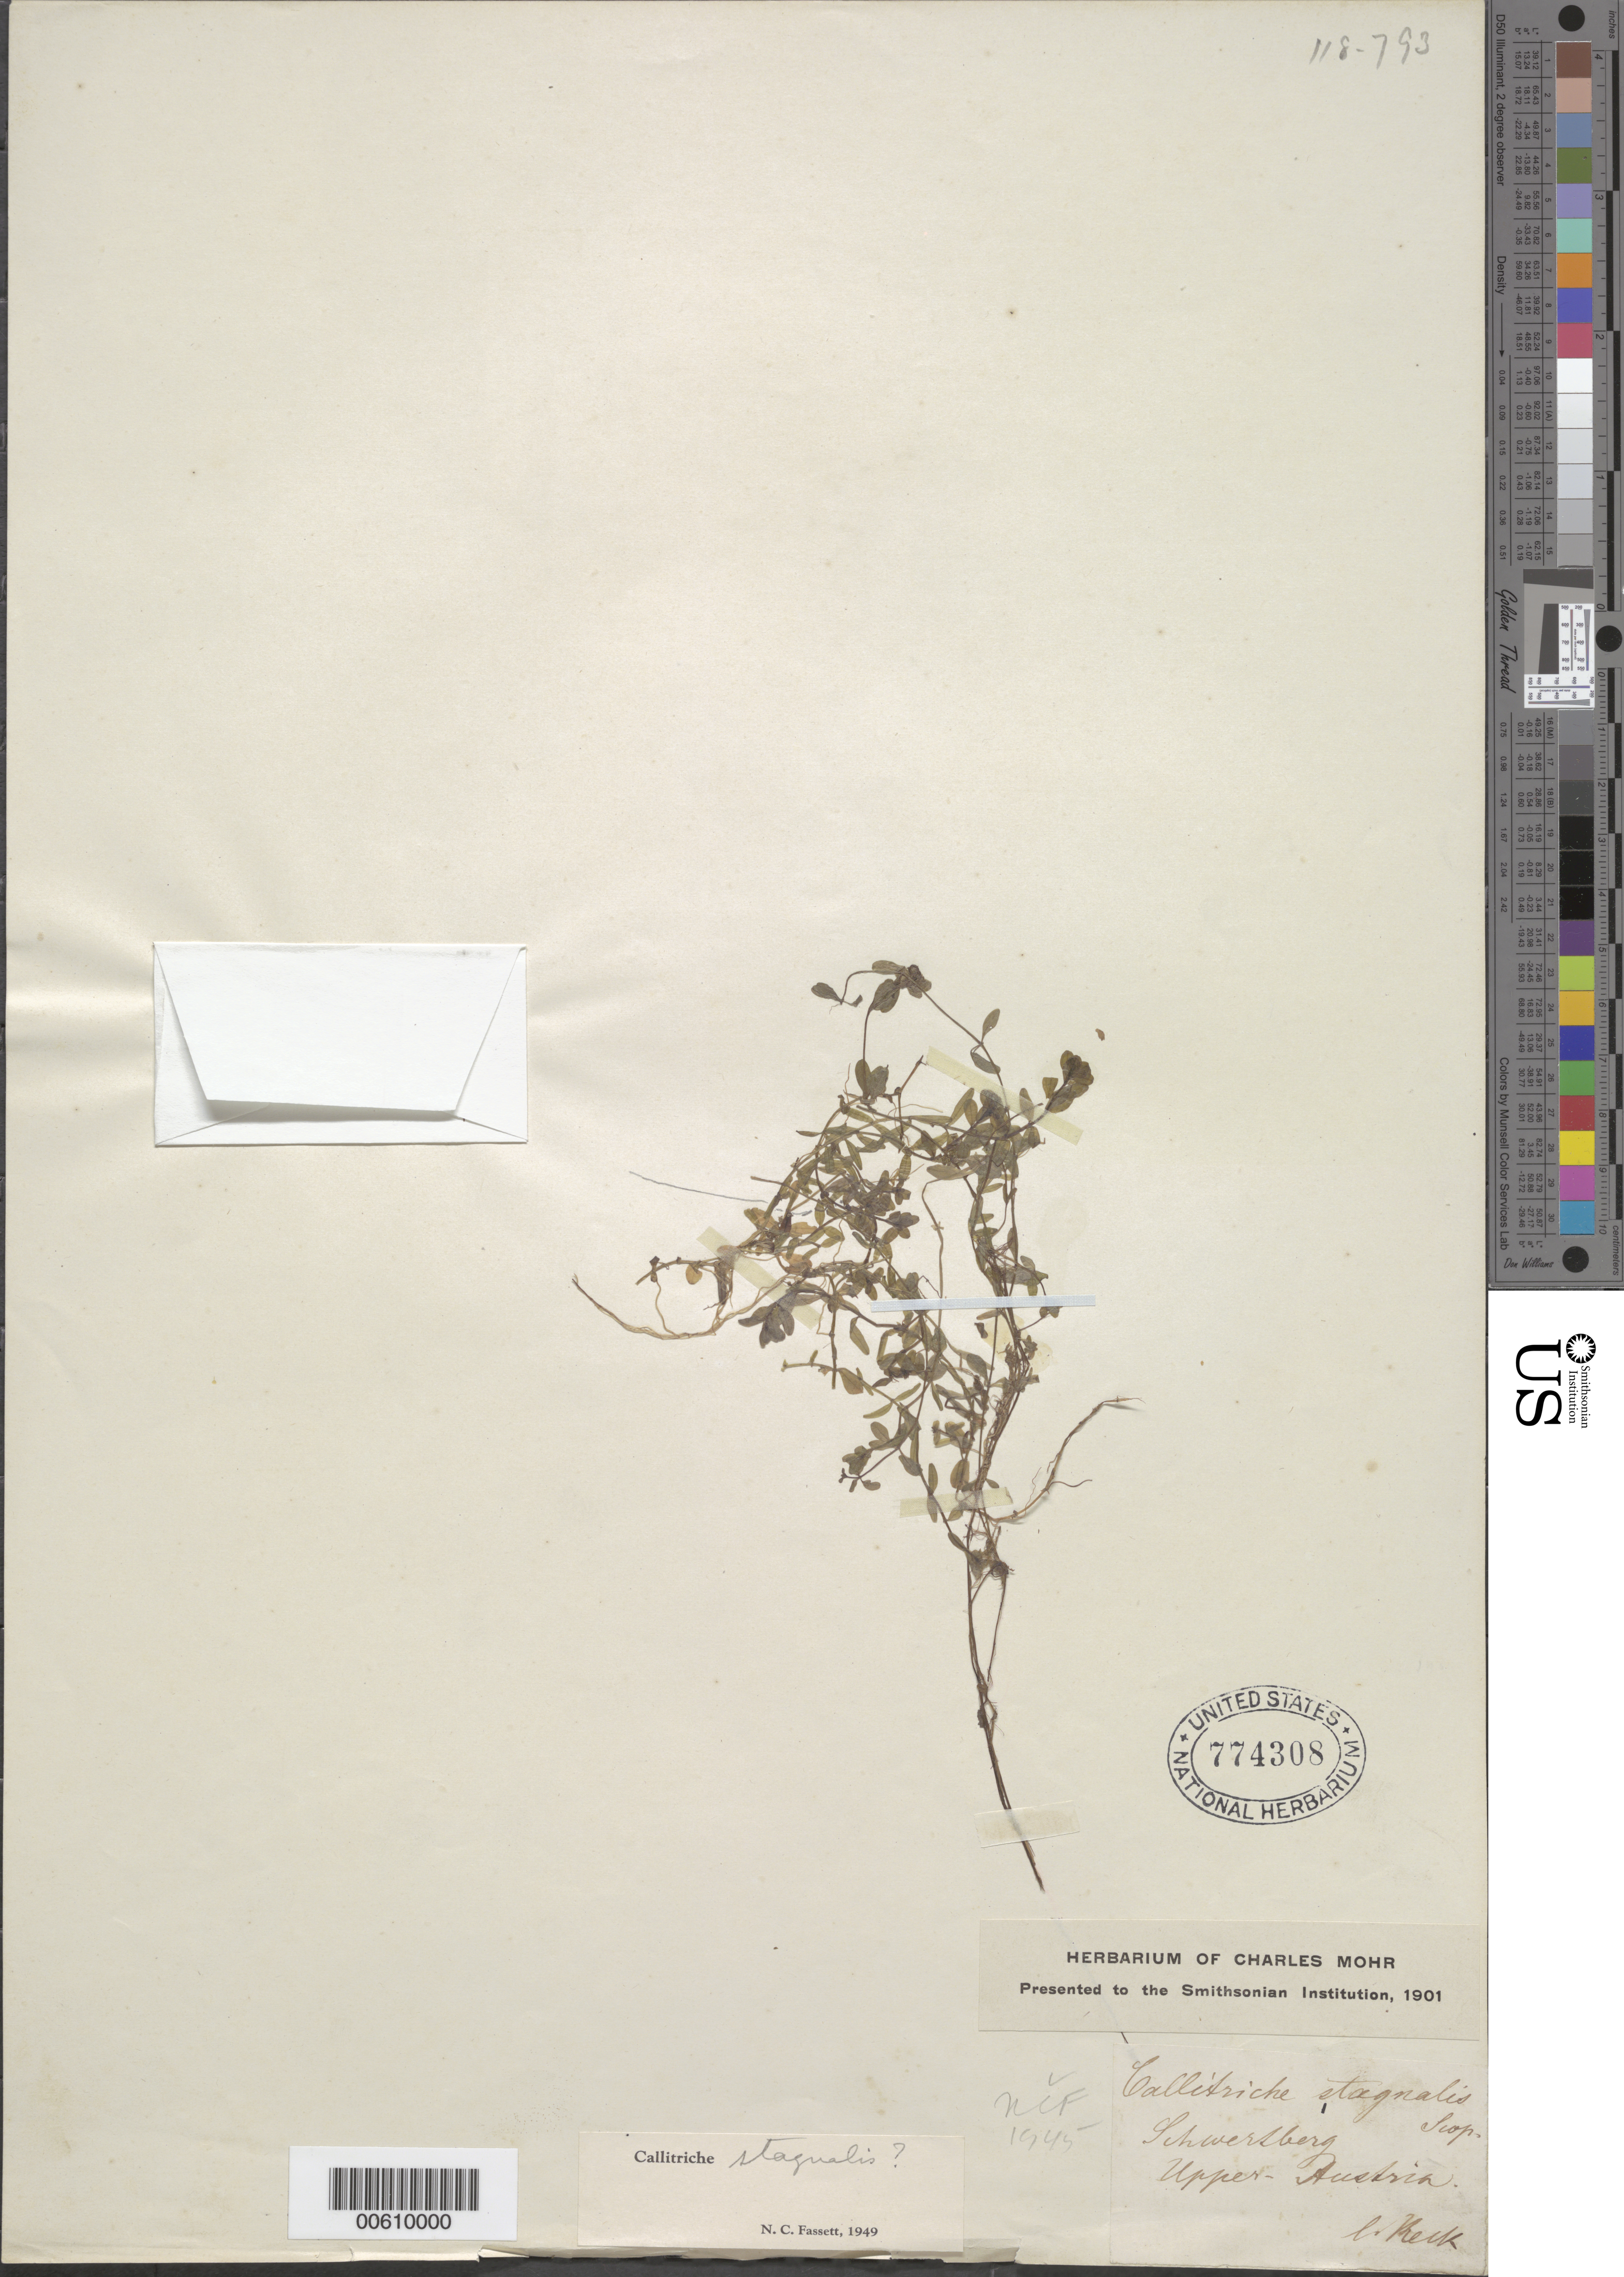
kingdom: Plantae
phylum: Tracheophyta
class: Magnoliopsida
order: Lamiales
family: Plantaginaceae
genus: Callitriche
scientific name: Callitriche stagnalis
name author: Scop.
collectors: K. Keck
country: Austria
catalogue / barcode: US 774308